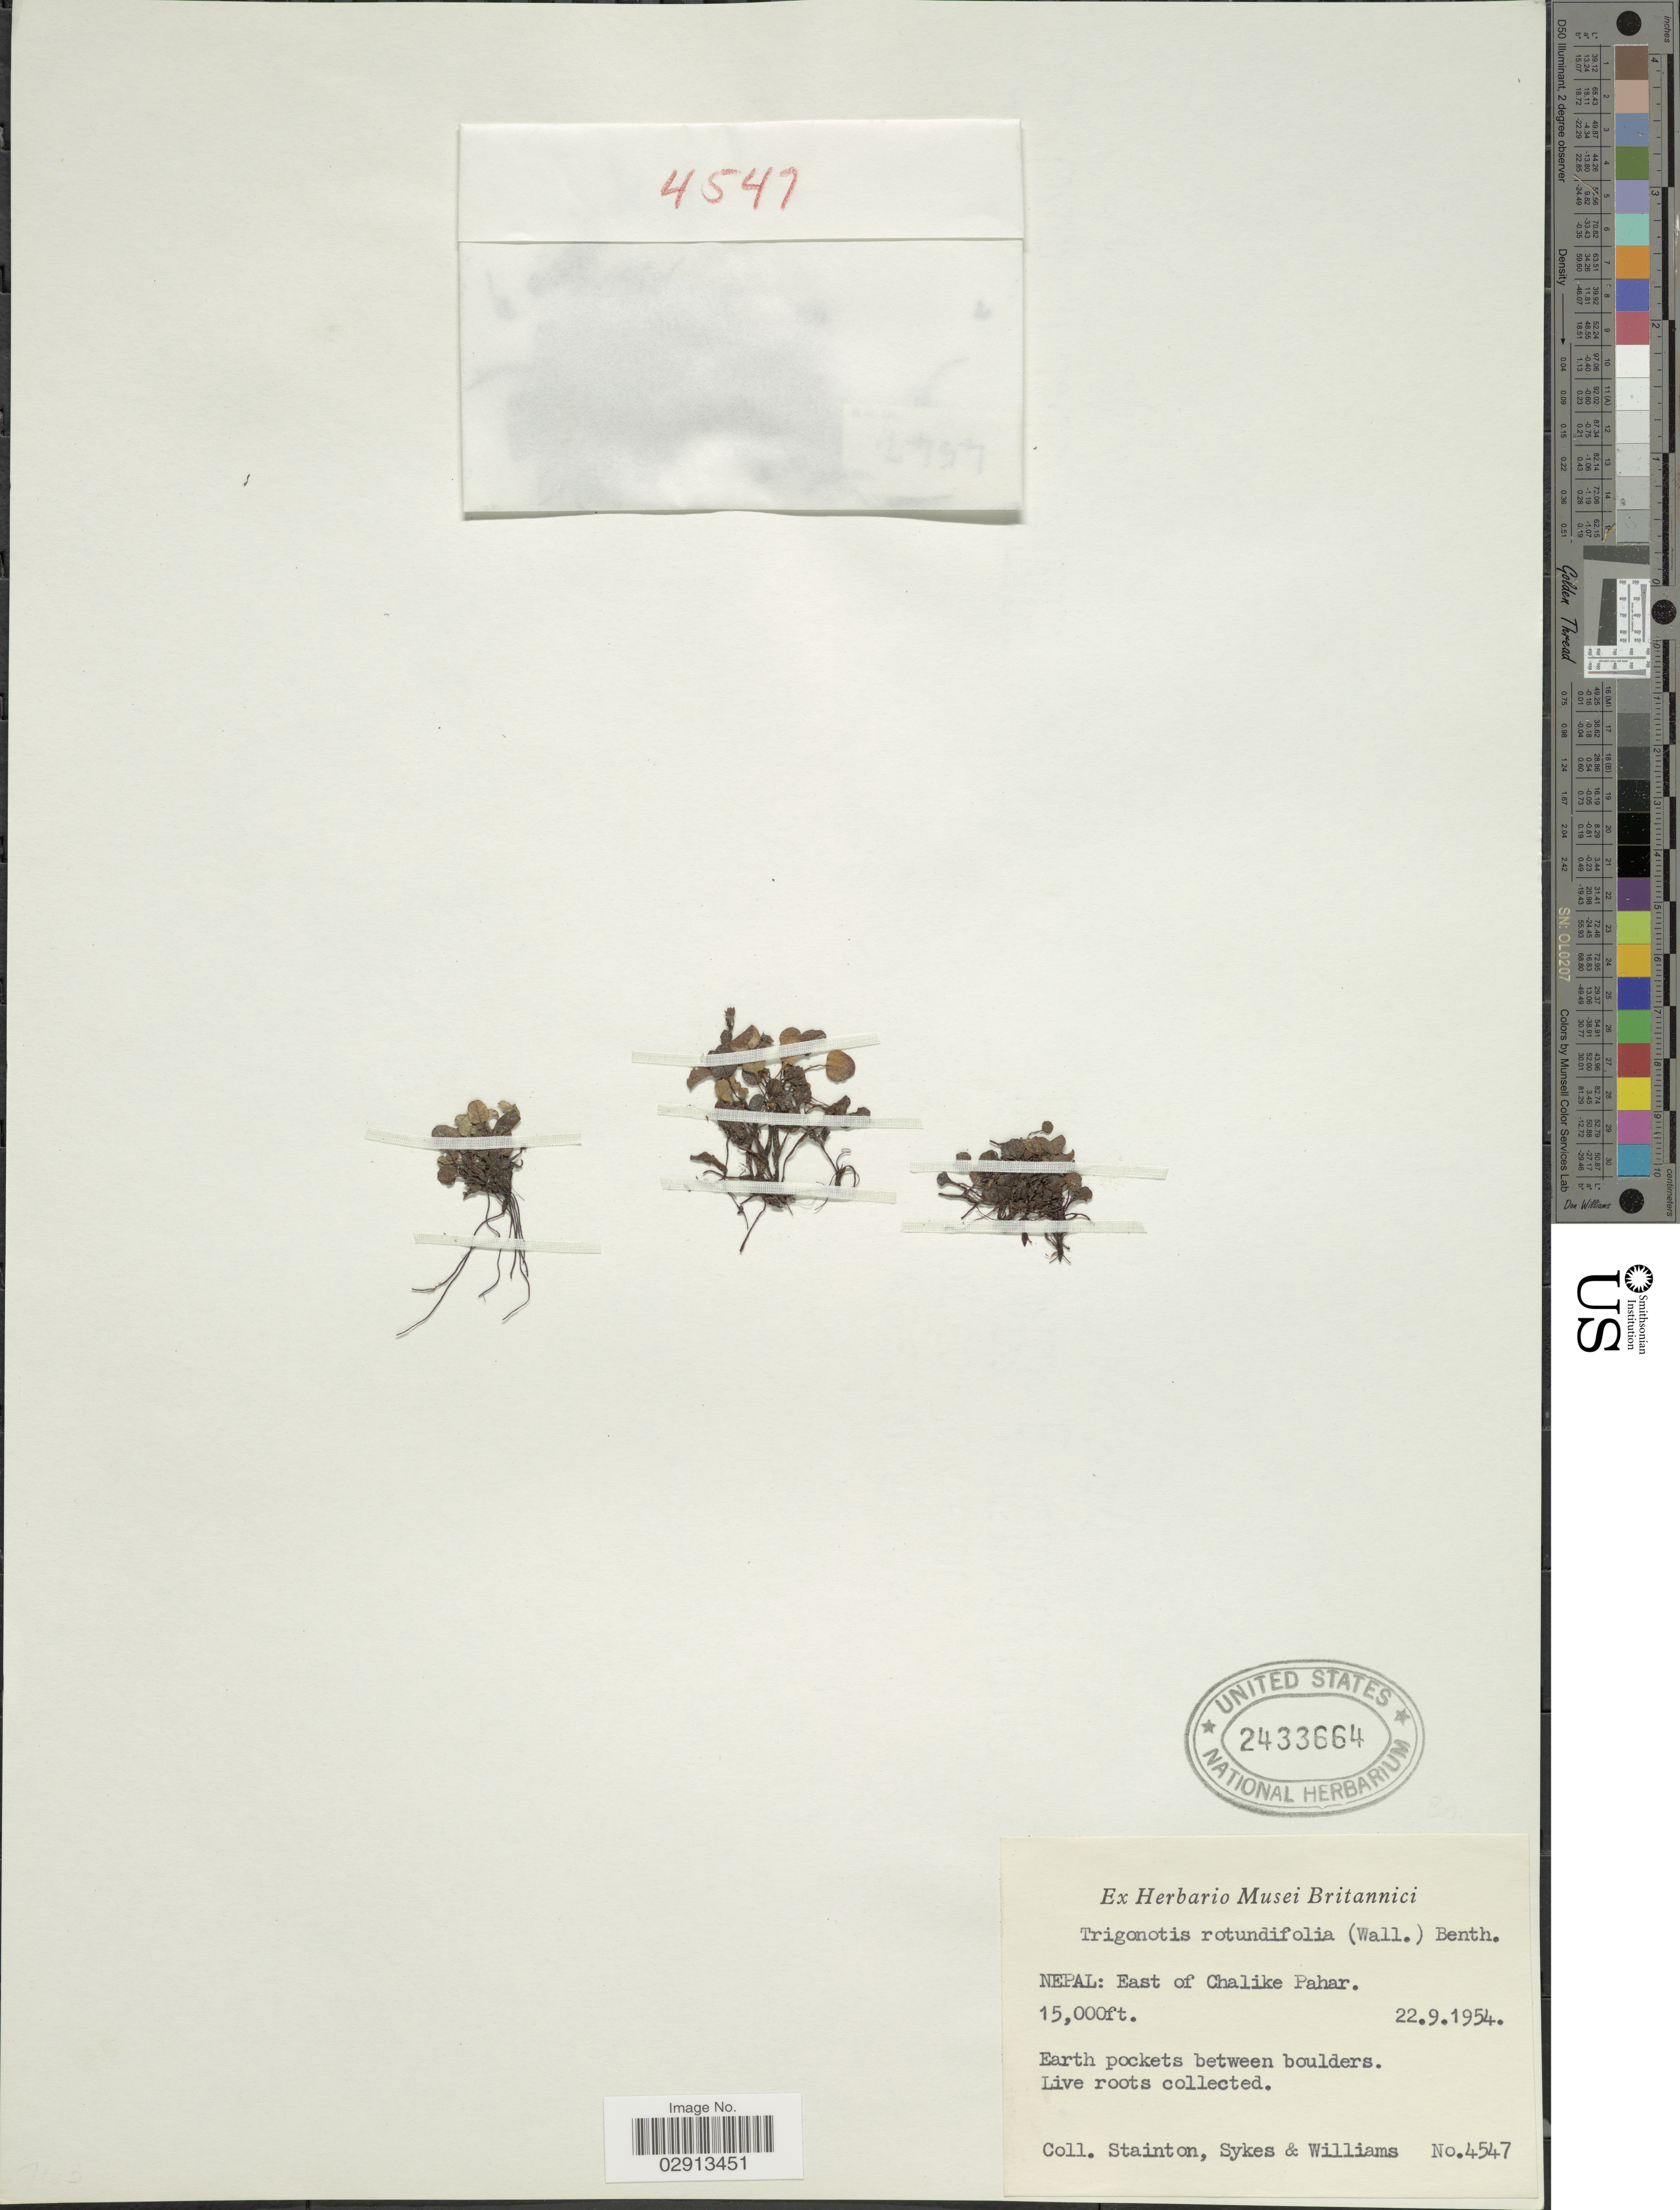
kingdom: Plantae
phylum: Tracheophyta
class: Magnoliopsida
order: Boraginales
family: Boraginaceae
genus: Trigonotis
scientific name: Trigonotis rotundifolia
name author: Benth. ex C.B. Clarke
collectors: -. Stainton, Sykes, -- & -- Williams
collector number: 4547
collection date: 1954-09-22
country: Nepal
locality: East of Chalike Pahar.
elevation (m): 4572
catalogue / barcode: US 2433664